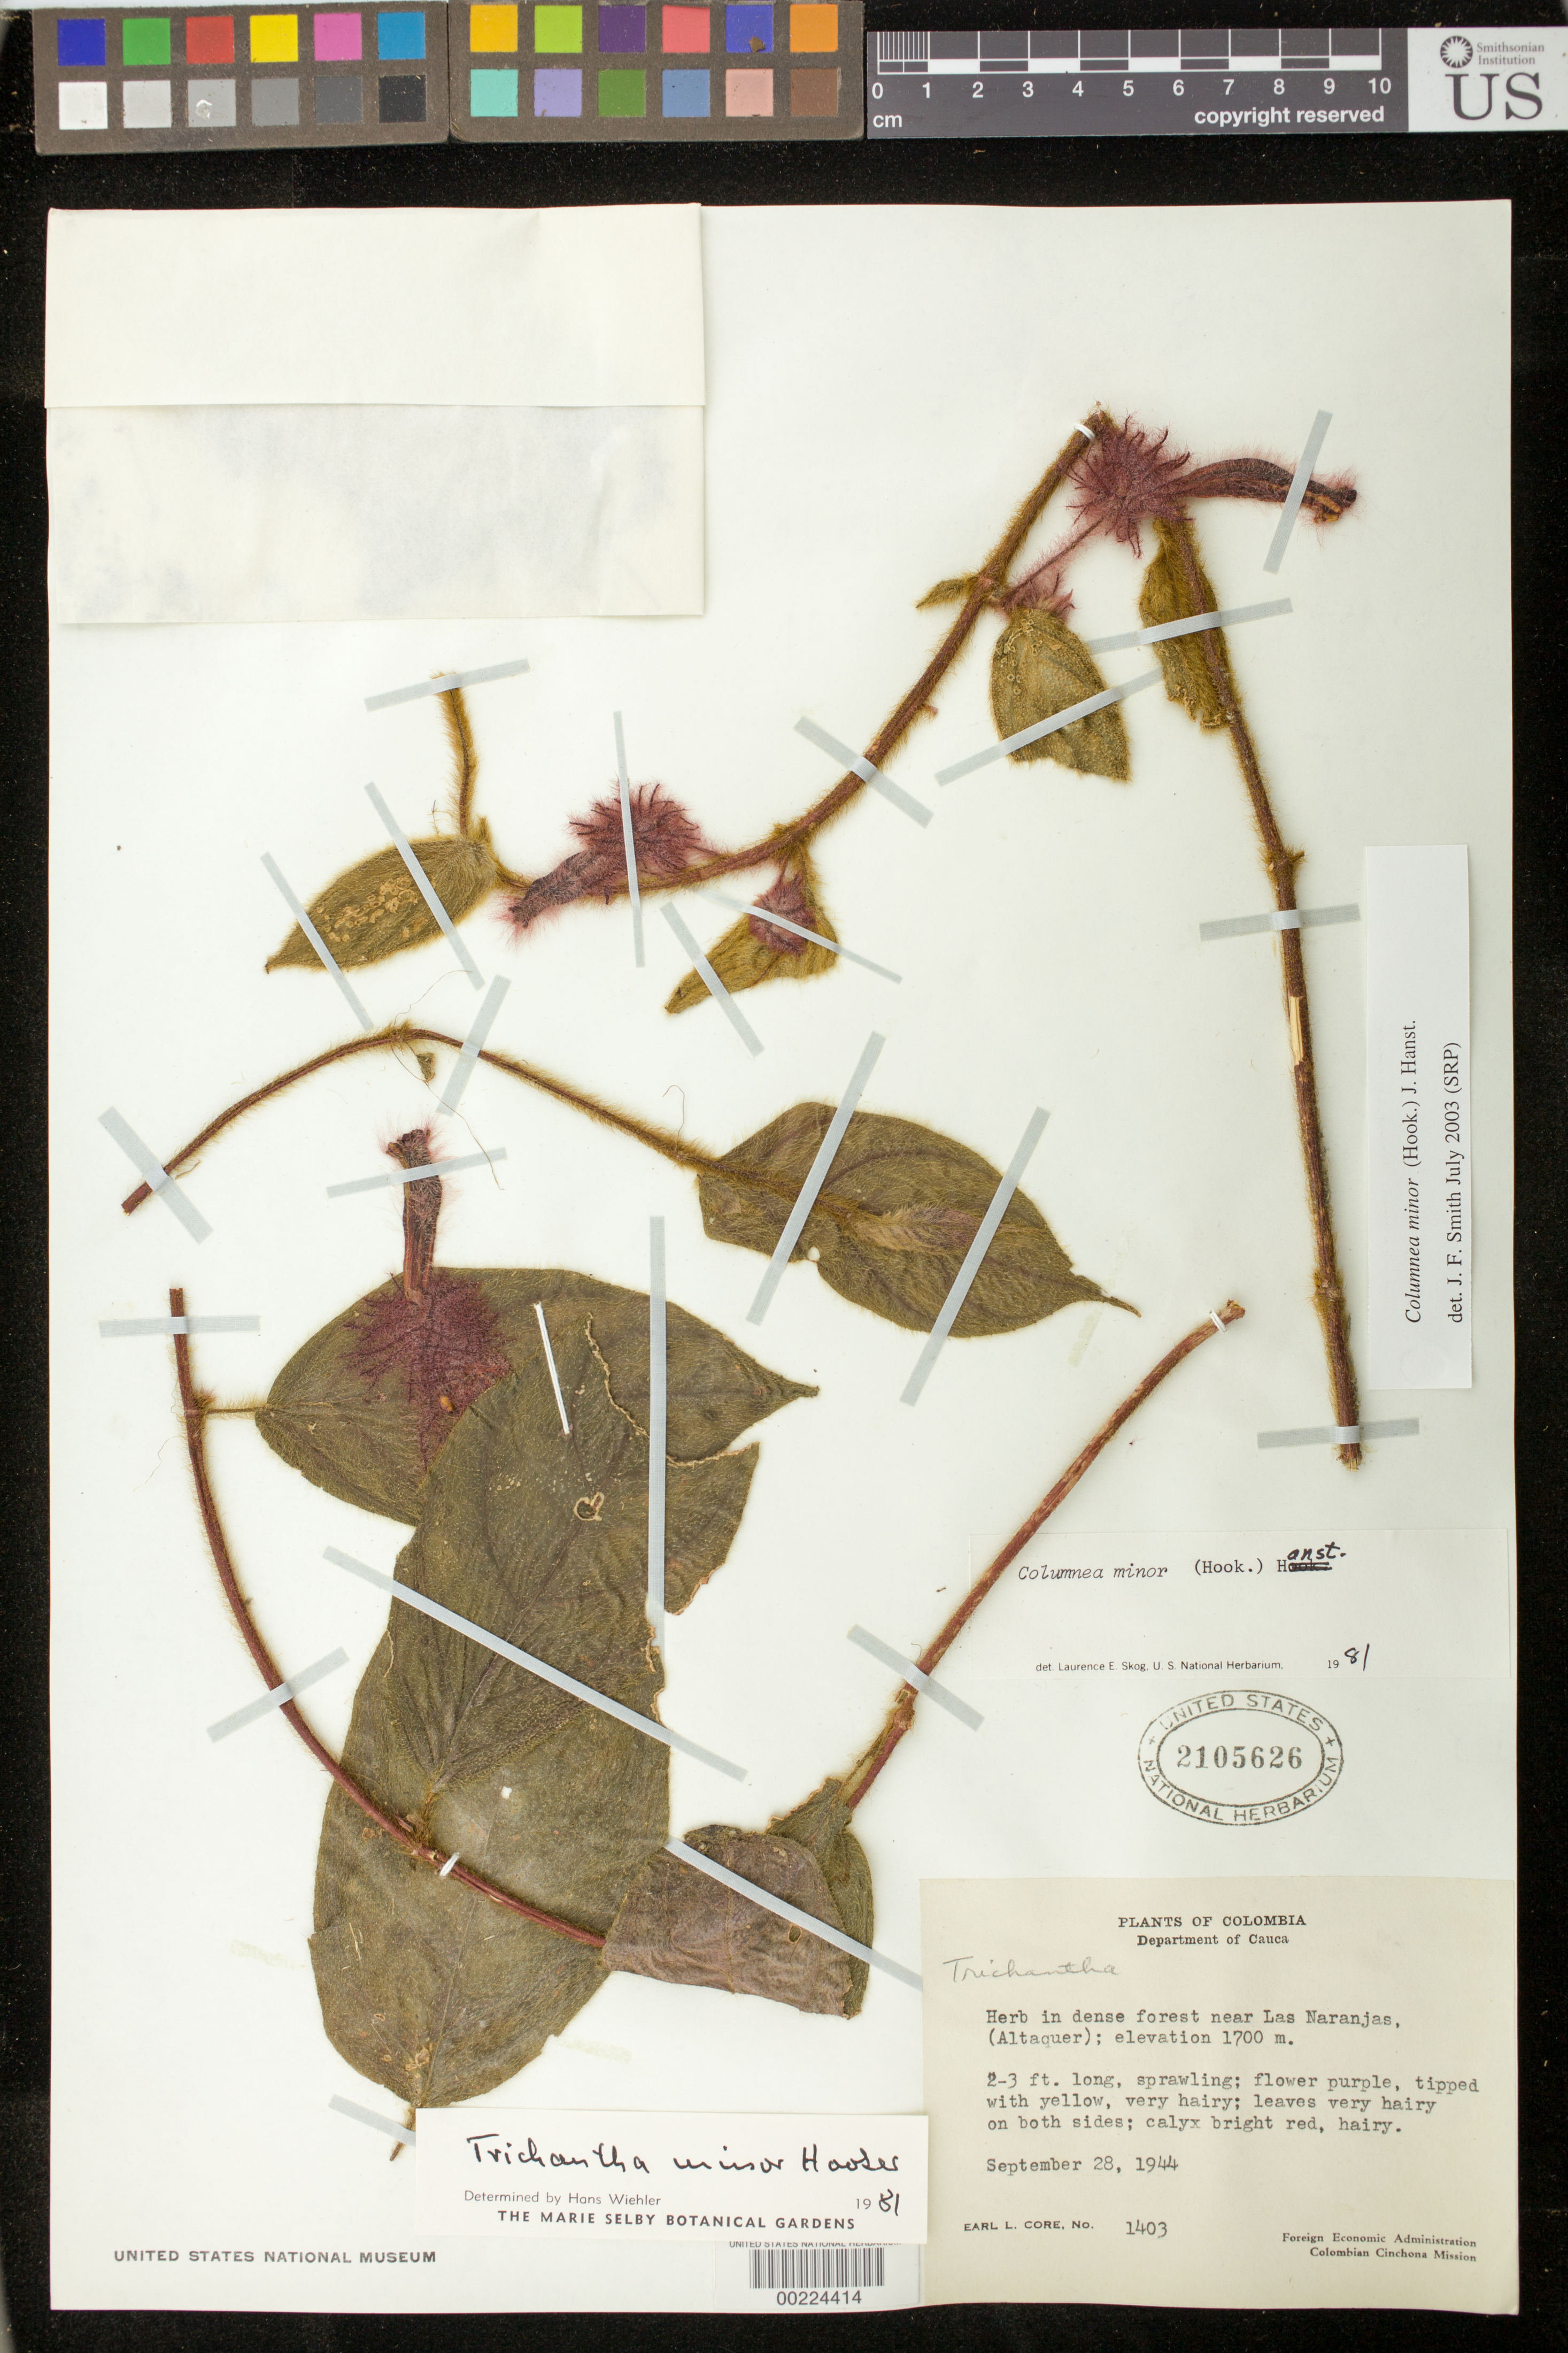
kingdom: Plantae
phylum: Tracheophyta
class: Magnoliopsida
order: Lamiales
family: Gesneriaceae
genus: Columnea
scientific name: Columnea minor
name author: (Hook.) Hanst.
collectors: E. L. Core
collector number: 1403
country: Colombia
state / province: Cauca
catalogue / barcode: US 2105626